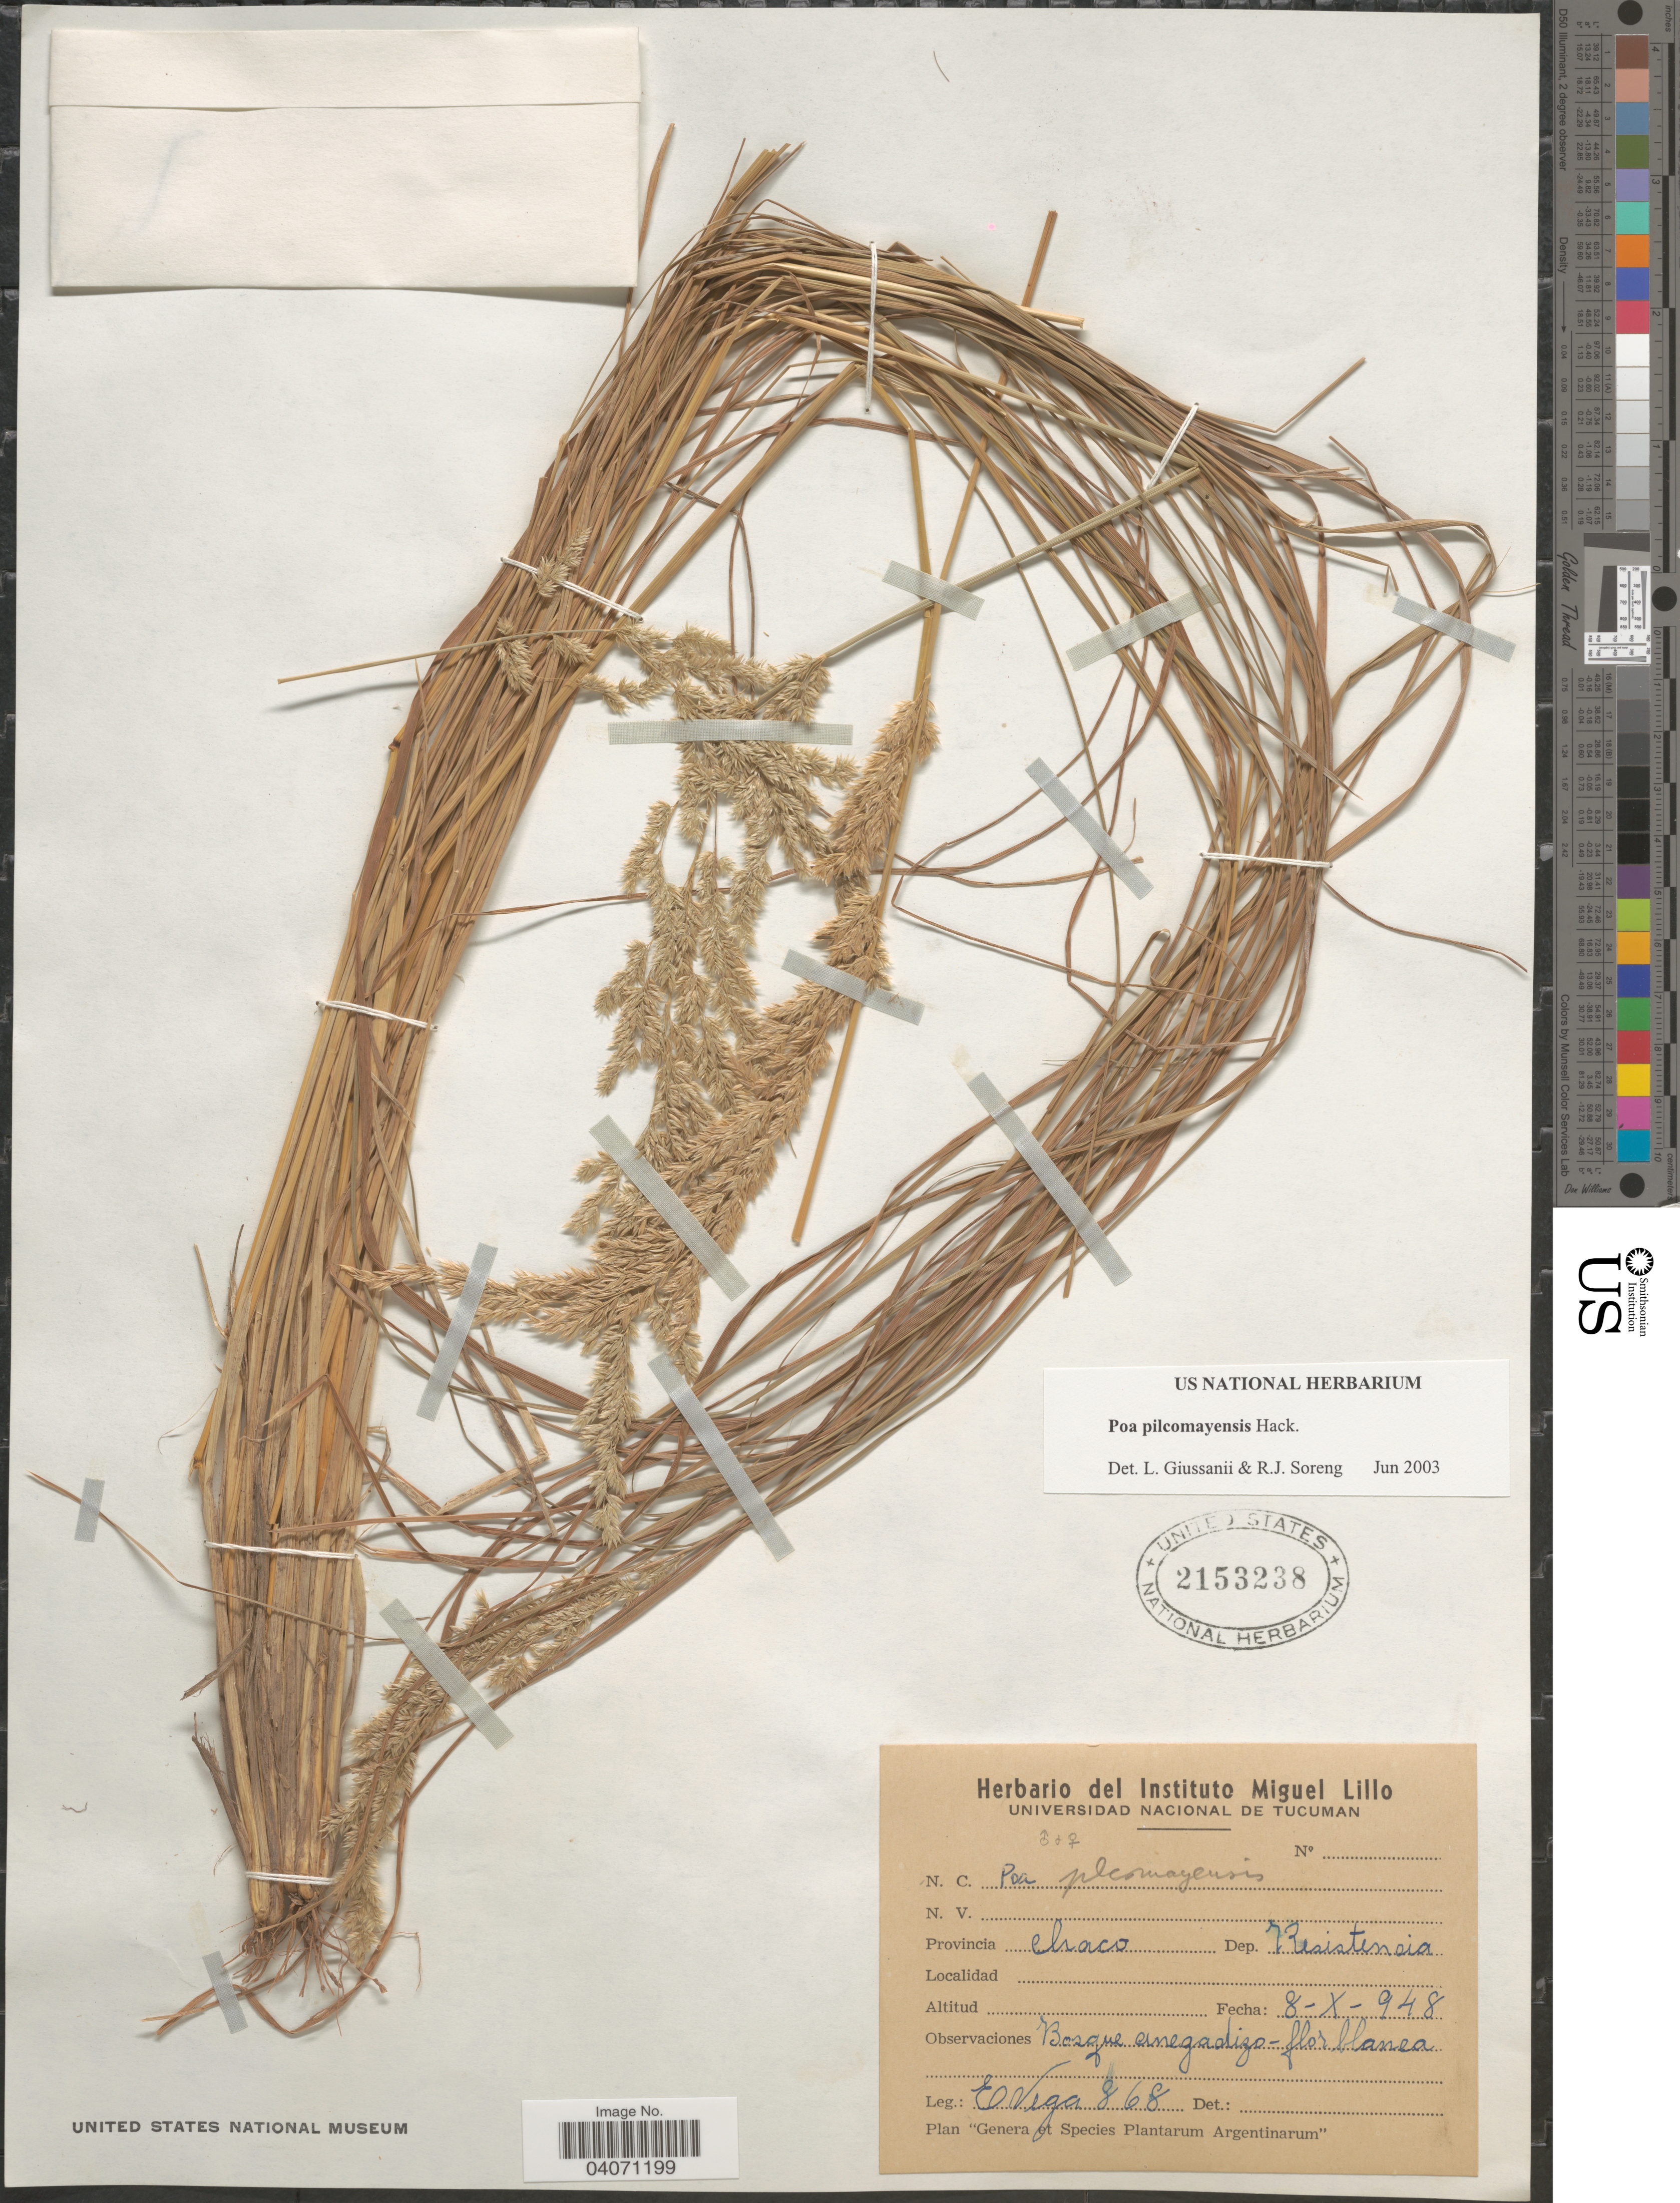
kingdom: Plantae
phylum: Tracheophyta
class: Liliopsida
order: Poales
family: Poaceae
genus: Poa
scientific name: Poa pilcomayensis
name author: Hack.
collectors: E. Vega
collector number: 868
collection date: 1948-10-08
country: Argentina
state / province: Chaco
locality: Dep. Resistencia.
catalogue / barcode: US 2153238